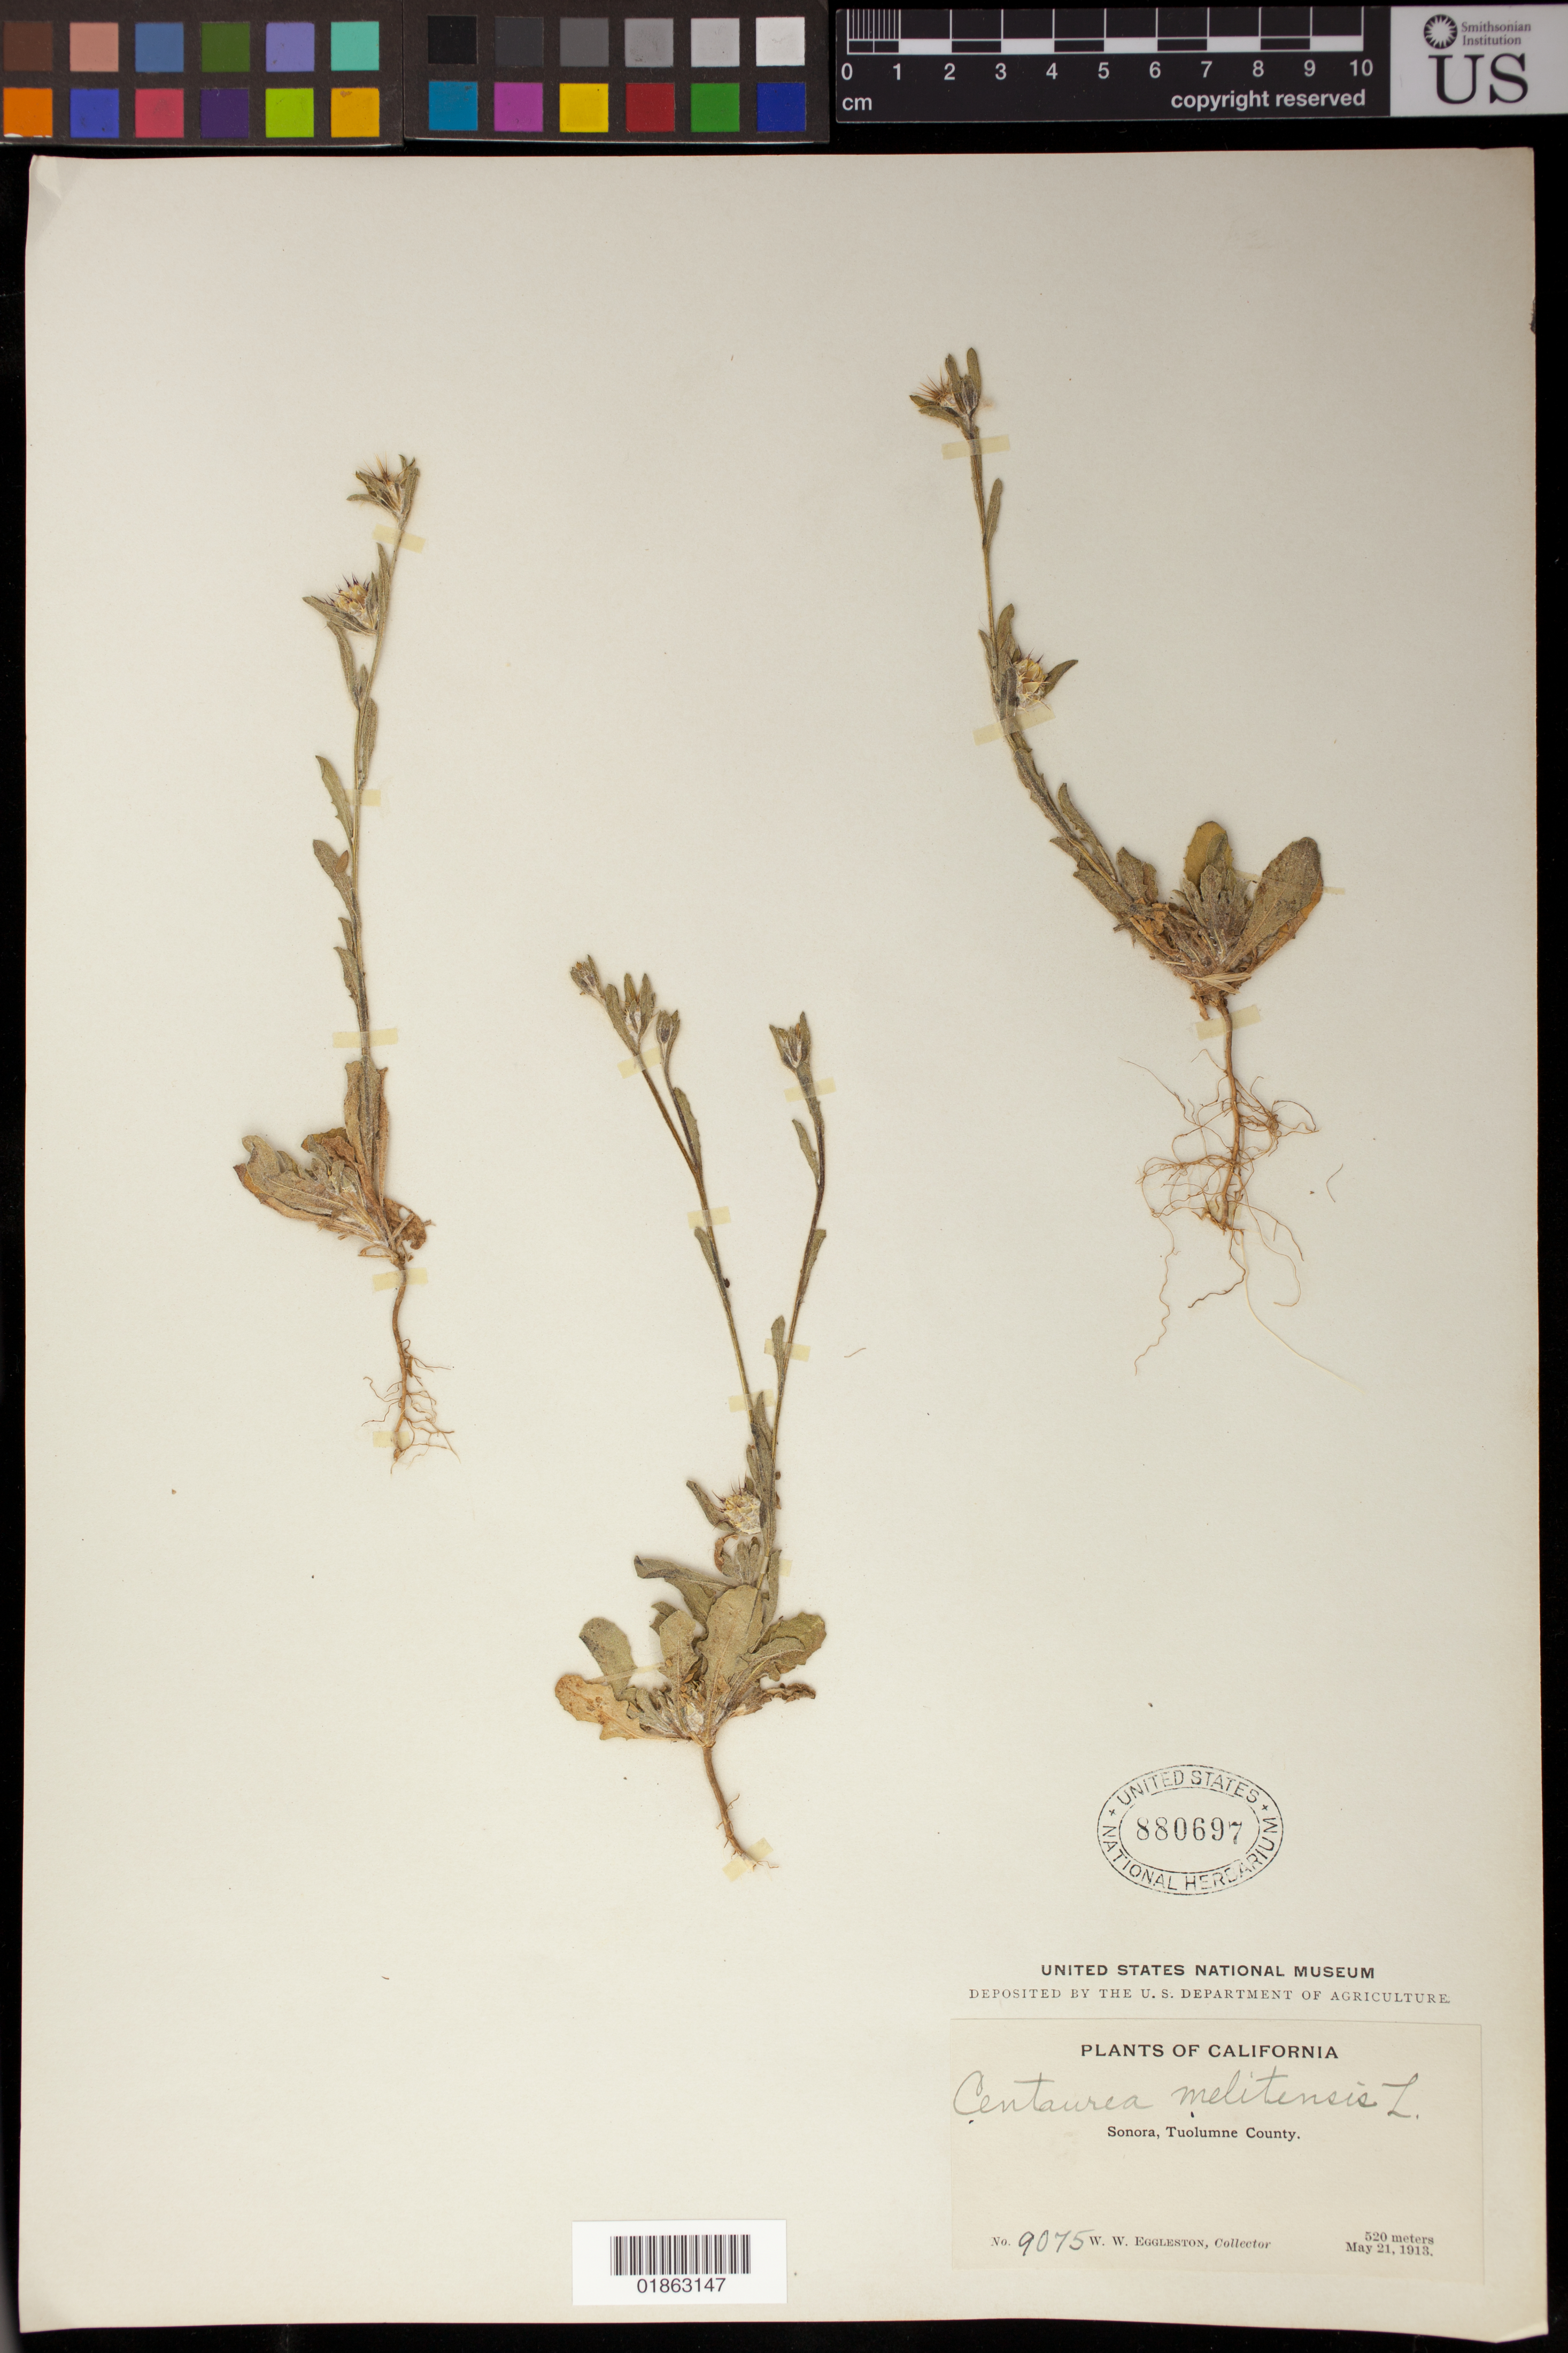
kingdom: Plantae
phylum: Tracheophyta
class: Magnoliopsida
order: Asterales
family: Asteraceae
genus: Centaurea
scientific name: Centaurea melitensis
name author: L.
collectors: W. W. Eggleston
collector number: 9075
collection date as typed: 21 May 1913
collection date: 1913-05-21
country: United States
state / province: California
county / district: Tuolumne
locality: Sonora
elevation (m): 520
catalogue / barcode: US 880697